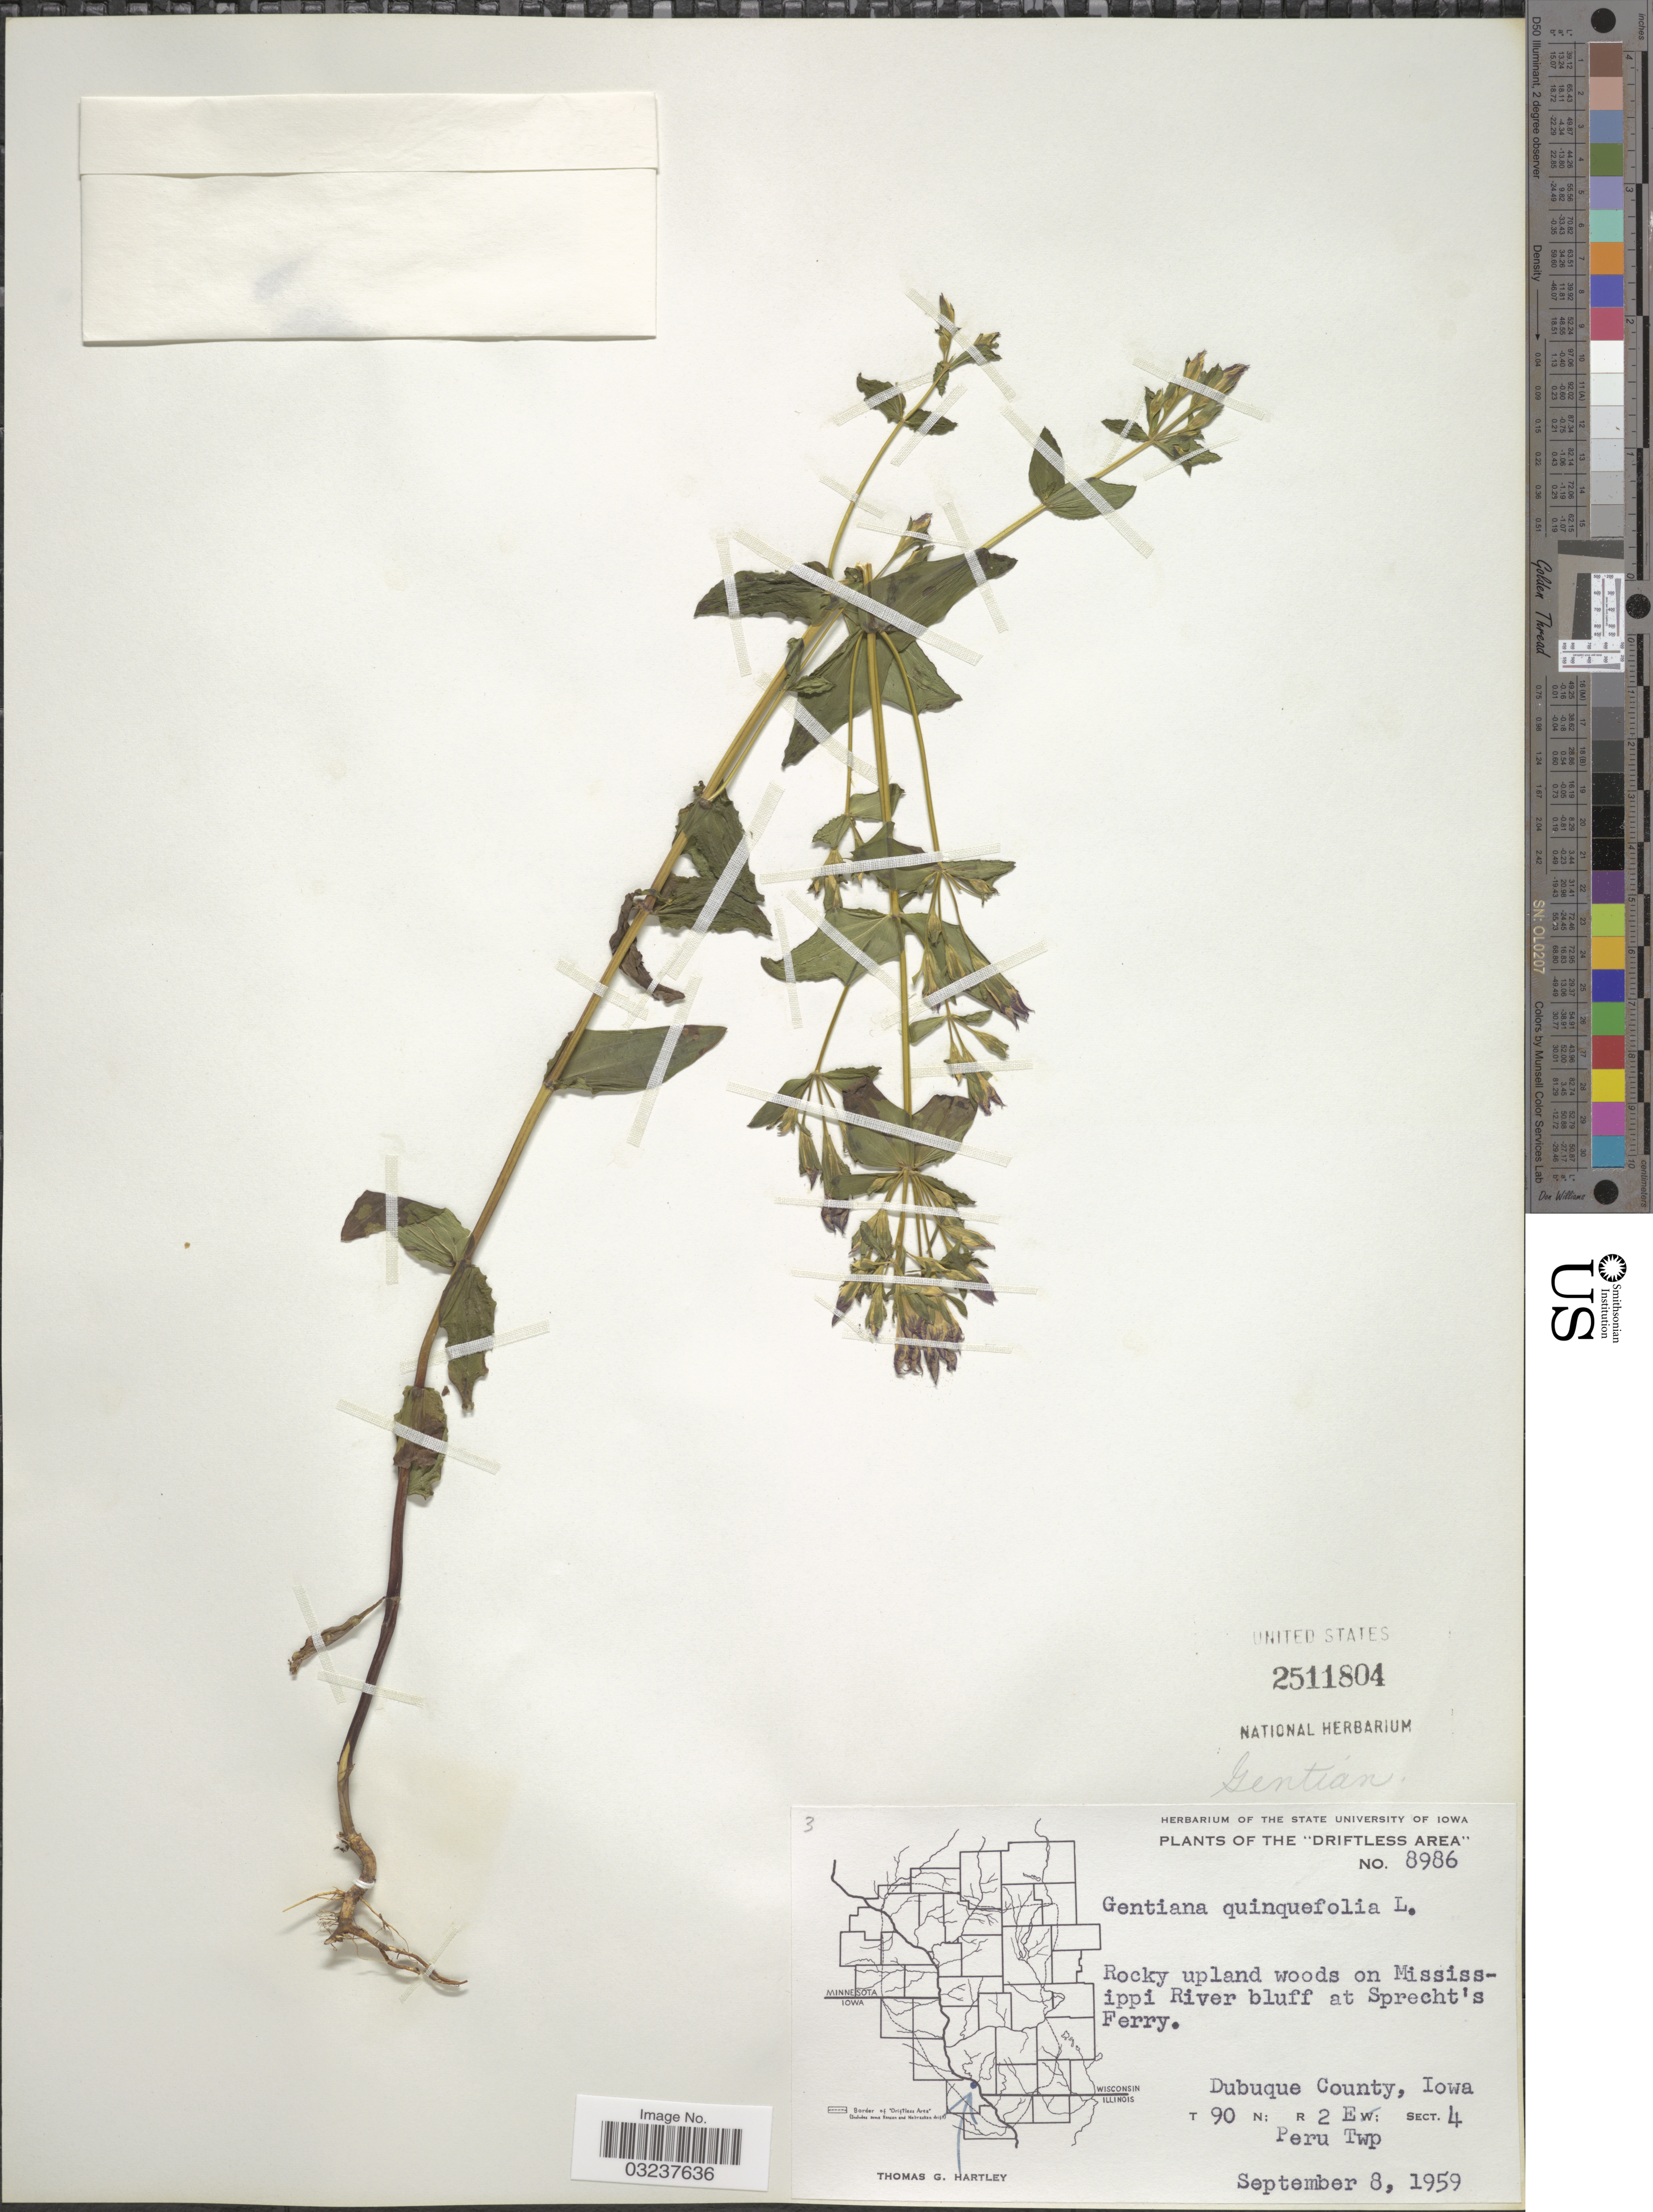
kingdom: Plantae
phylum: Tracheophyta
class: Magnoliopsida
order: Gentianales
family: Gentianaceae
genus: Gentianella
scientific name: Gentianella quinquefolia subsp. occidentalis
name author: (A. Gray) J.M. Gillett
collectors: T. G. Hartley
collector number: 8986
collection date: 1959-09-08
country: United States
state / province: Iowa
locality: The "Driftless Area", Rocky upland woods on Mississippi River bluff at Sprecht's Ferry, Dubuque County, T90N; R2E; Sect.4, Peru Twp.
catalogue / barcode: US 2511804